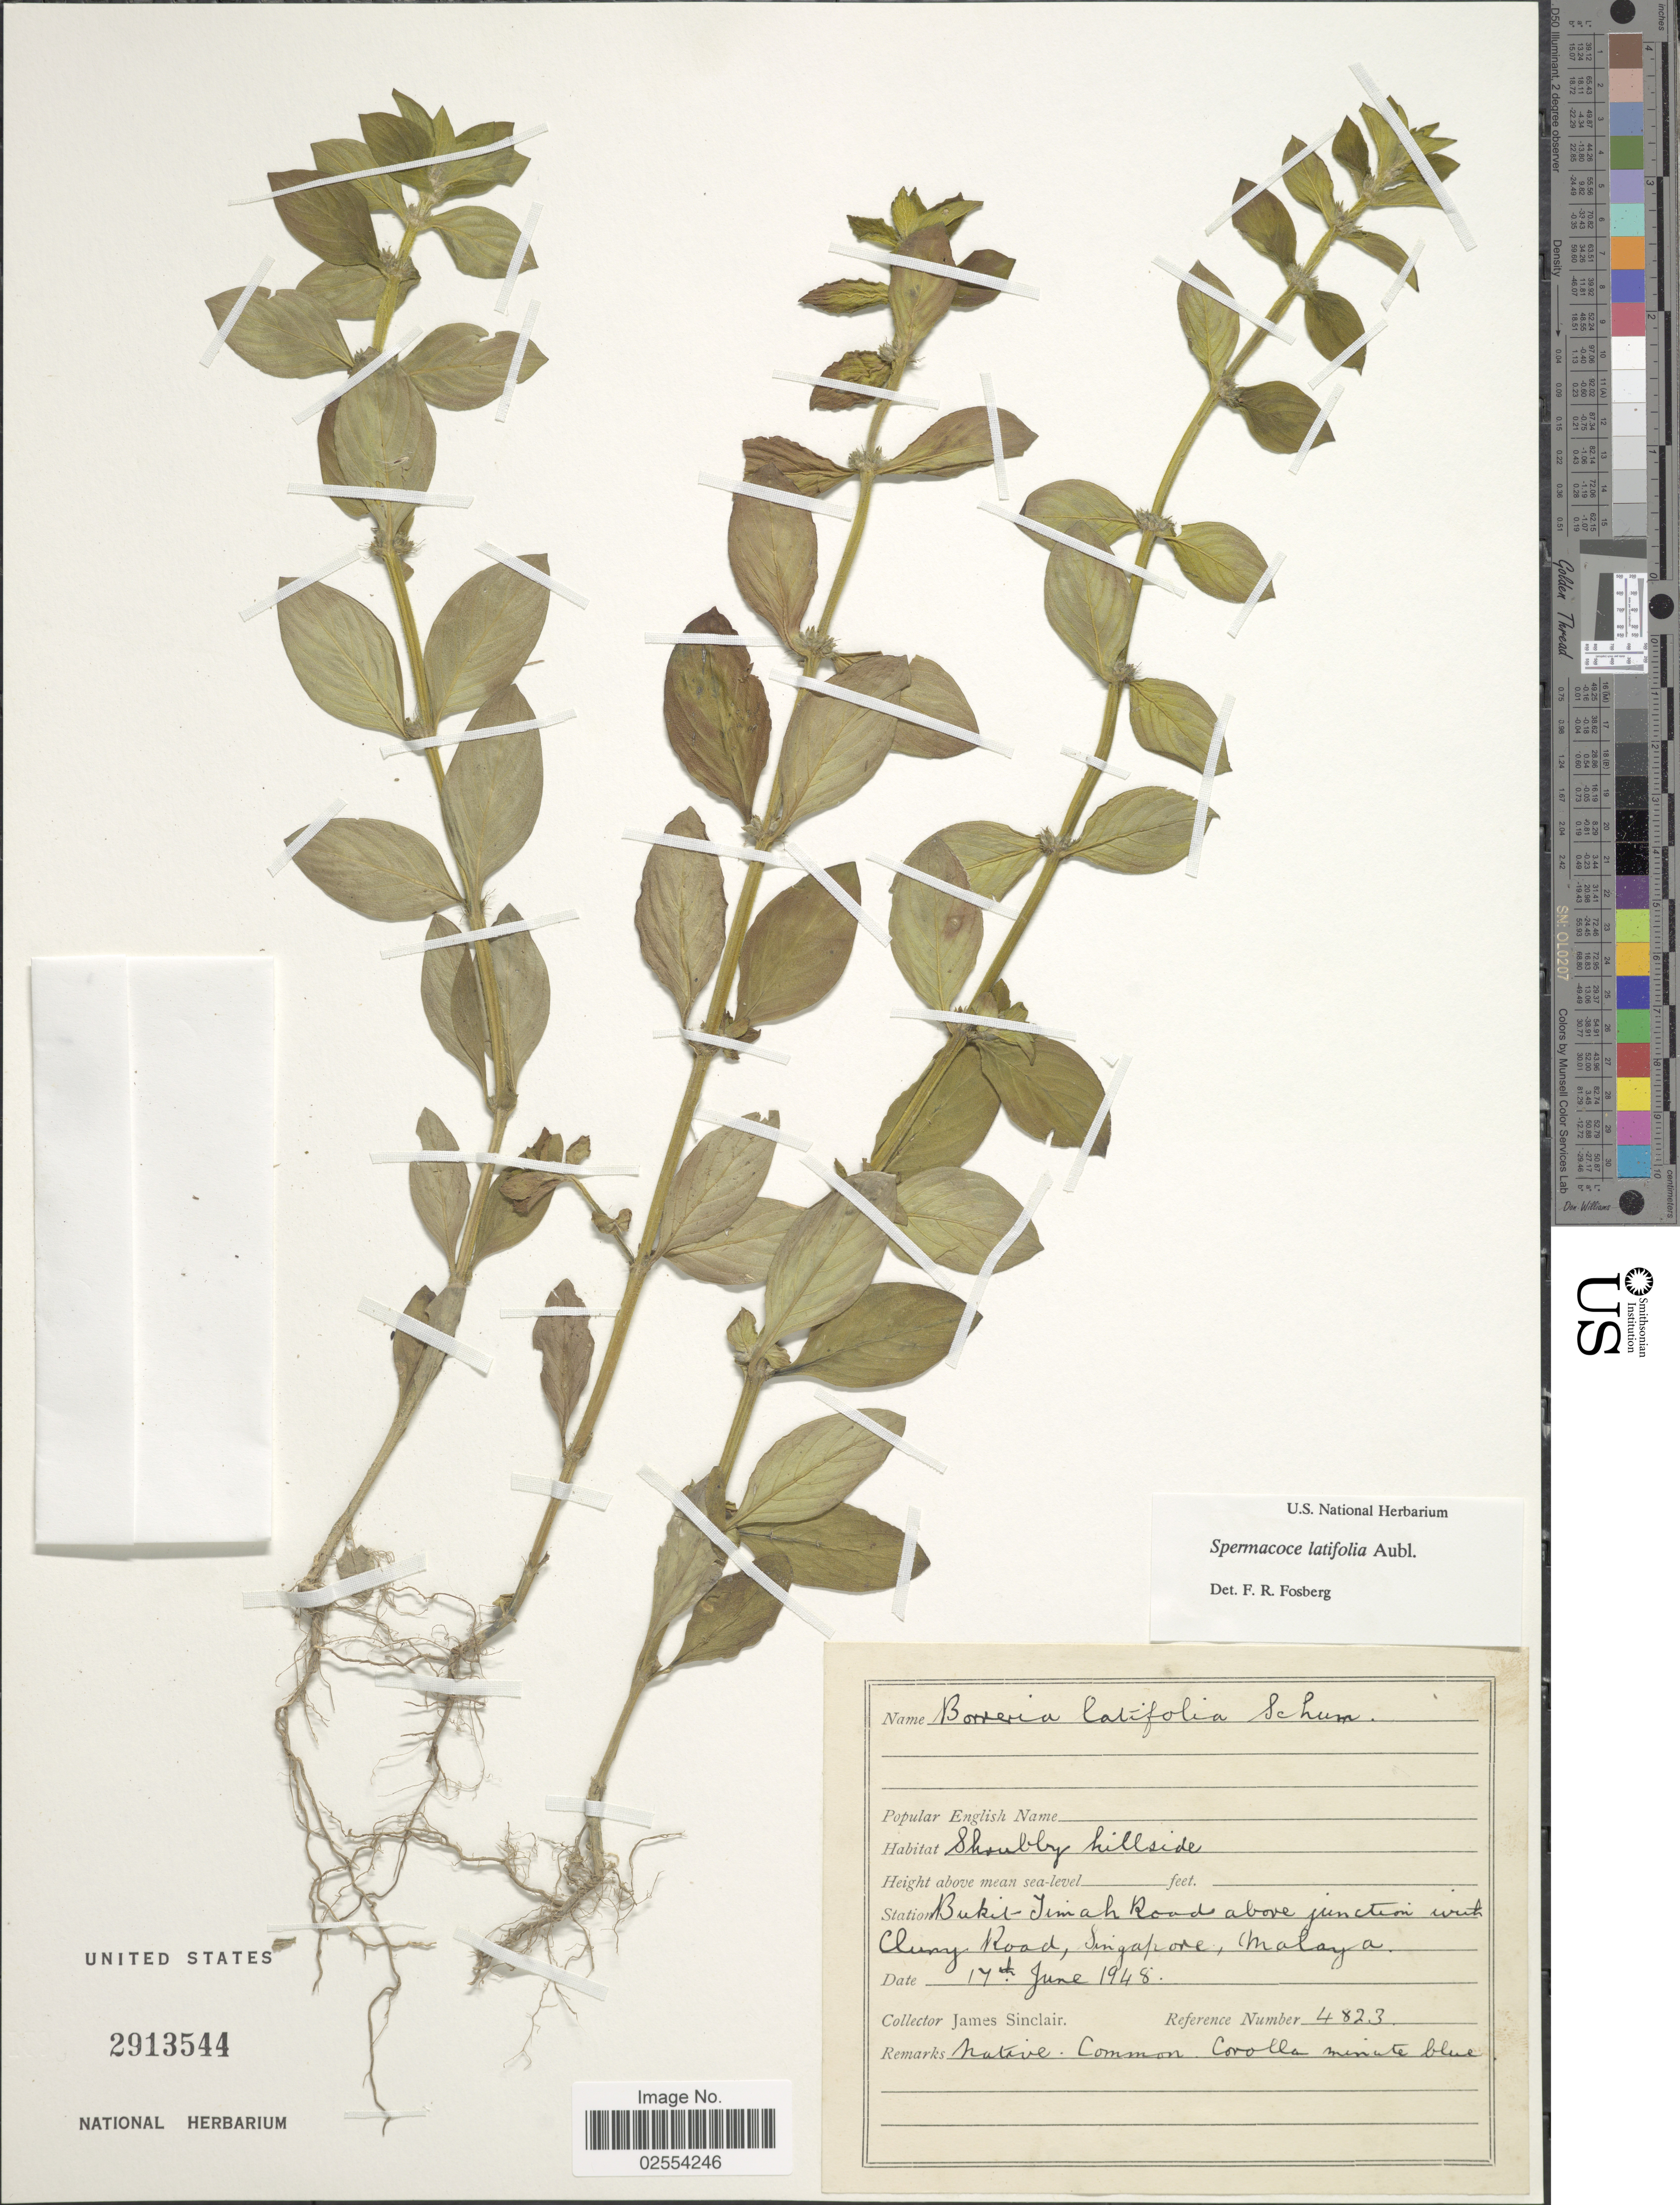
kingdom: Plantae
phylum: Tracheophyta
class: Magnoliopsida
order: Gentianales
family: Rubiaceae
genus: Spermacoce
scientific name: Spermacoce latifolia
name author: Aubl.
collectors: J. Sinclair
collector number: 4823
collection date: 1948-06-17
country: Singapore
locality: Bukit-Jimah Road above junction with Cluny Road, Malaya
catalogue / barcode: US 2913544